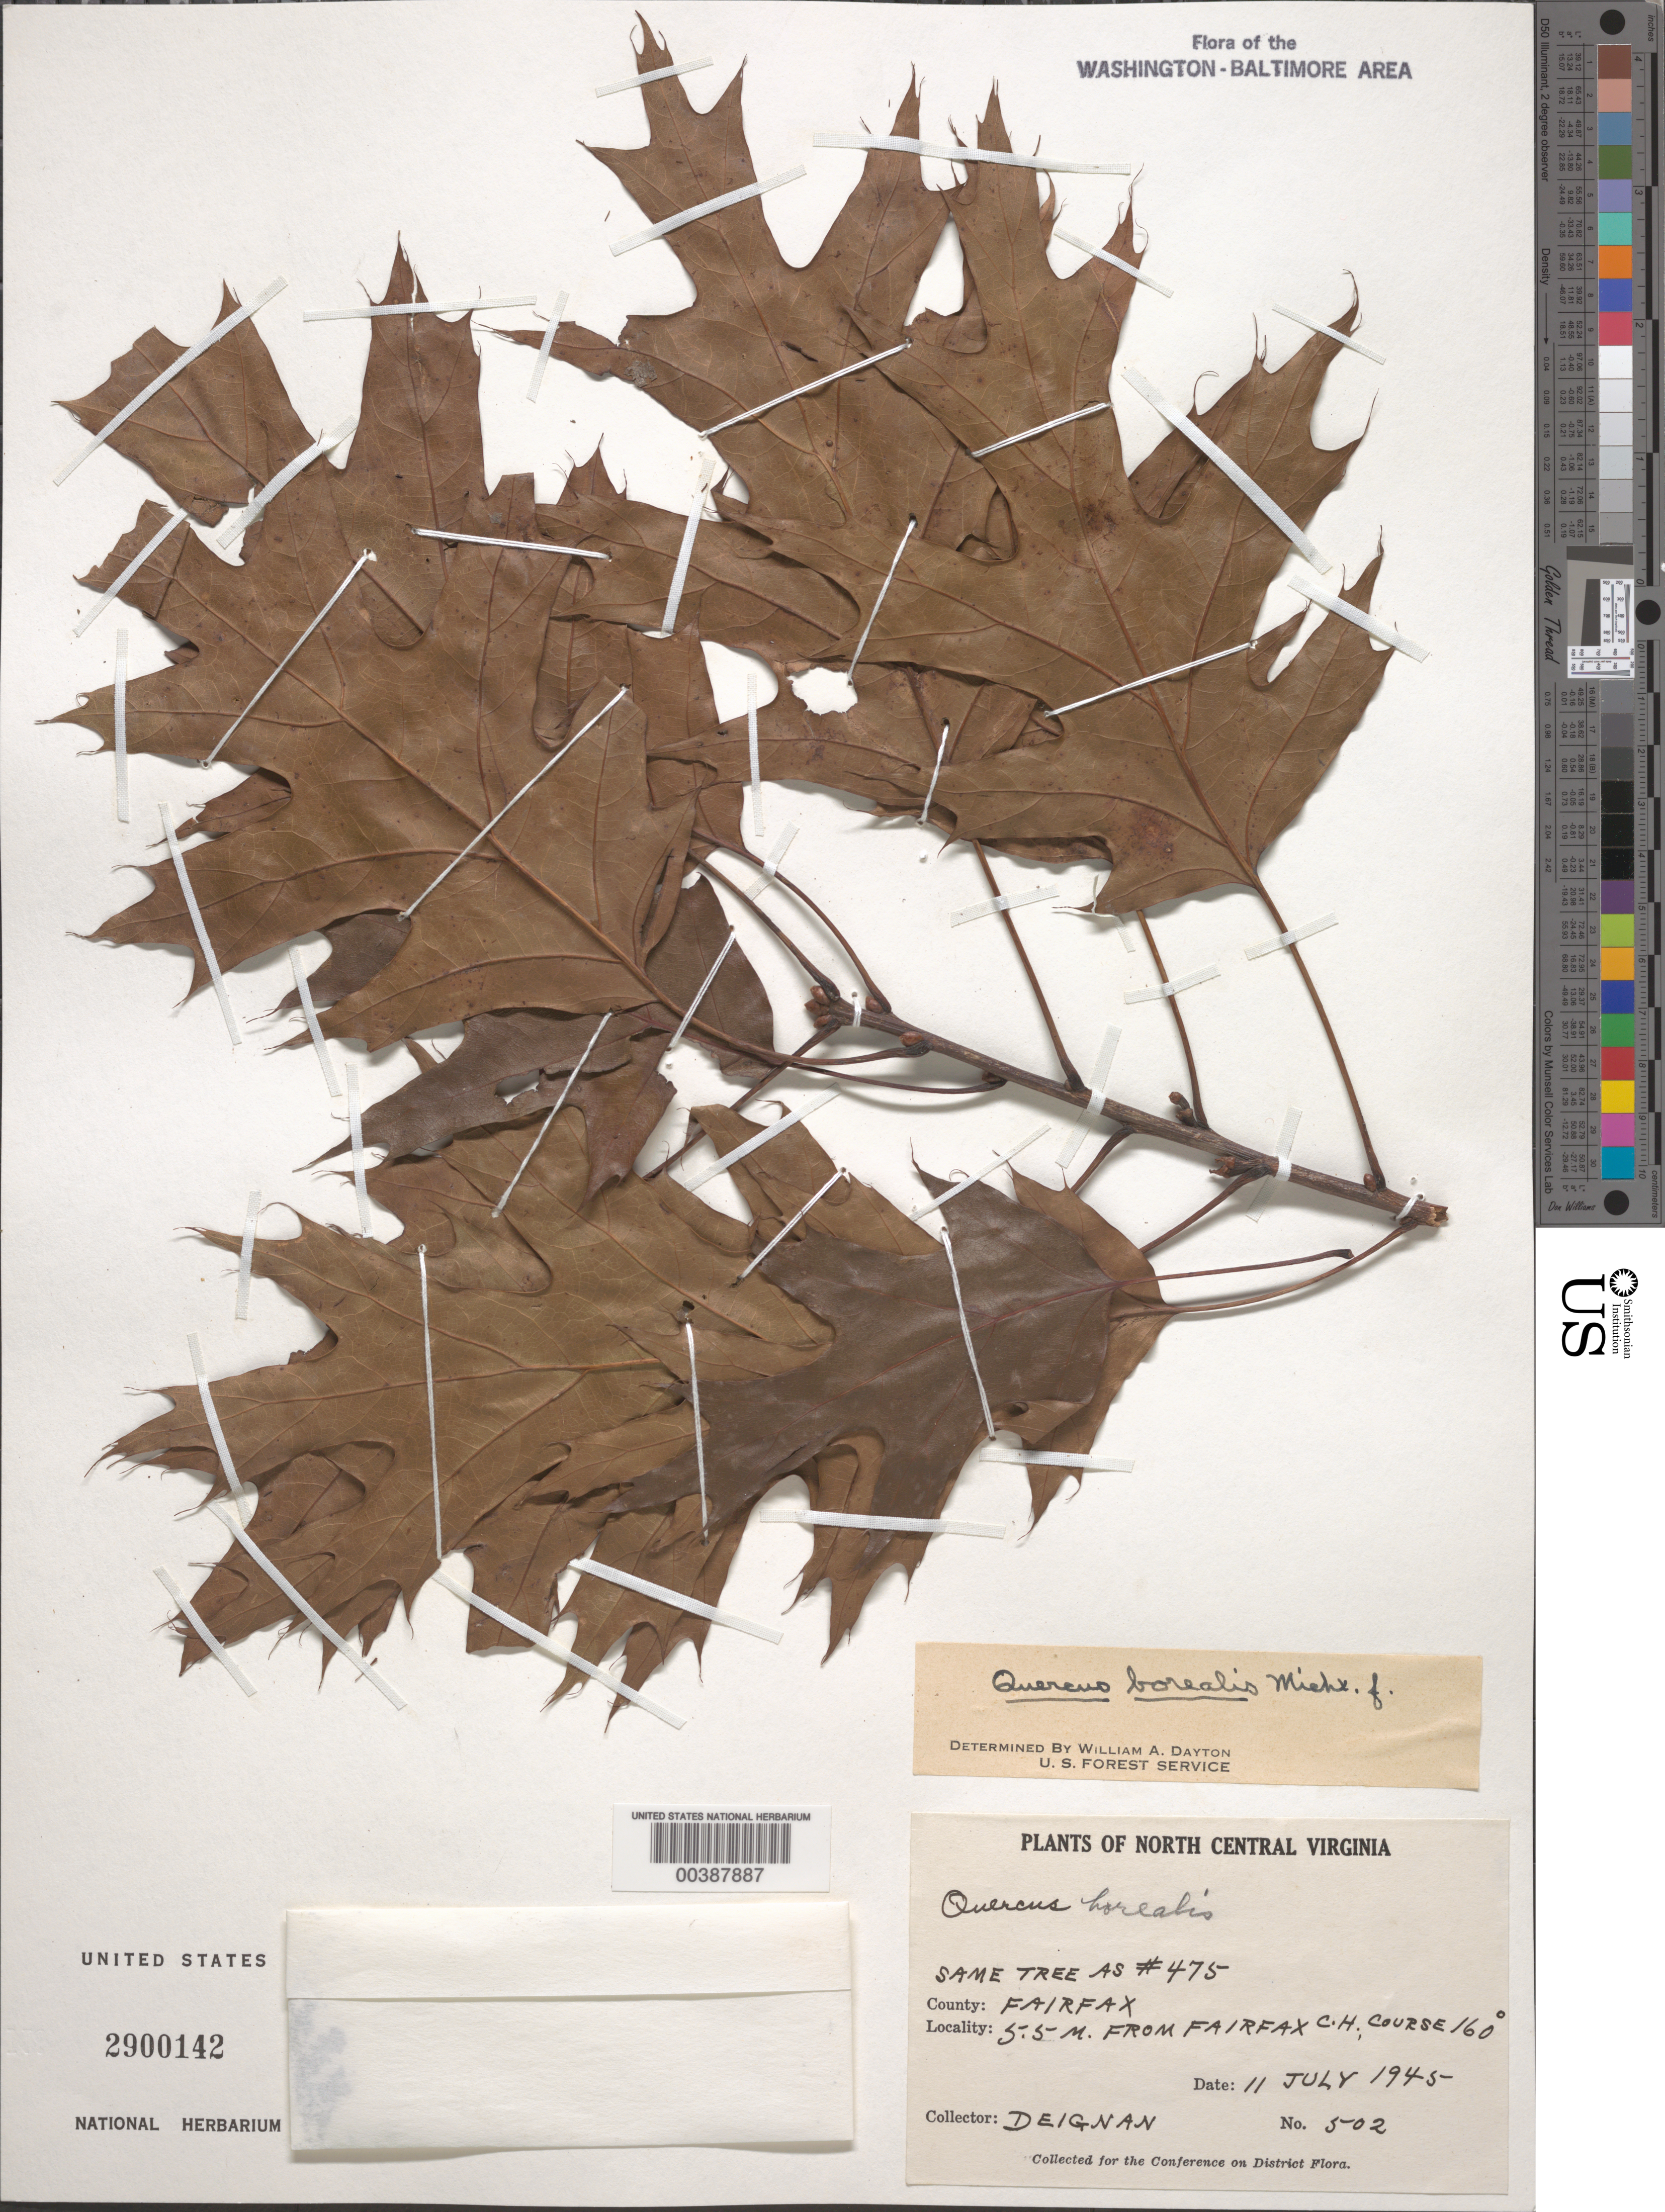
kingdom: Plantae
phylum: Tracheophyta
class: Magnoliopsida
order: Fagales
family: Fagaceae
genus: Quercus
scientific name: Quercus rubra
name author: L.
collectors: H. Deignan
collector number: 502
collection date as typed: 11 Jul 1945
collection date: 1945-07-11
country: United States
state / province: Virginia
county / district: Fairfax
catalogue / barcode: US 2900142